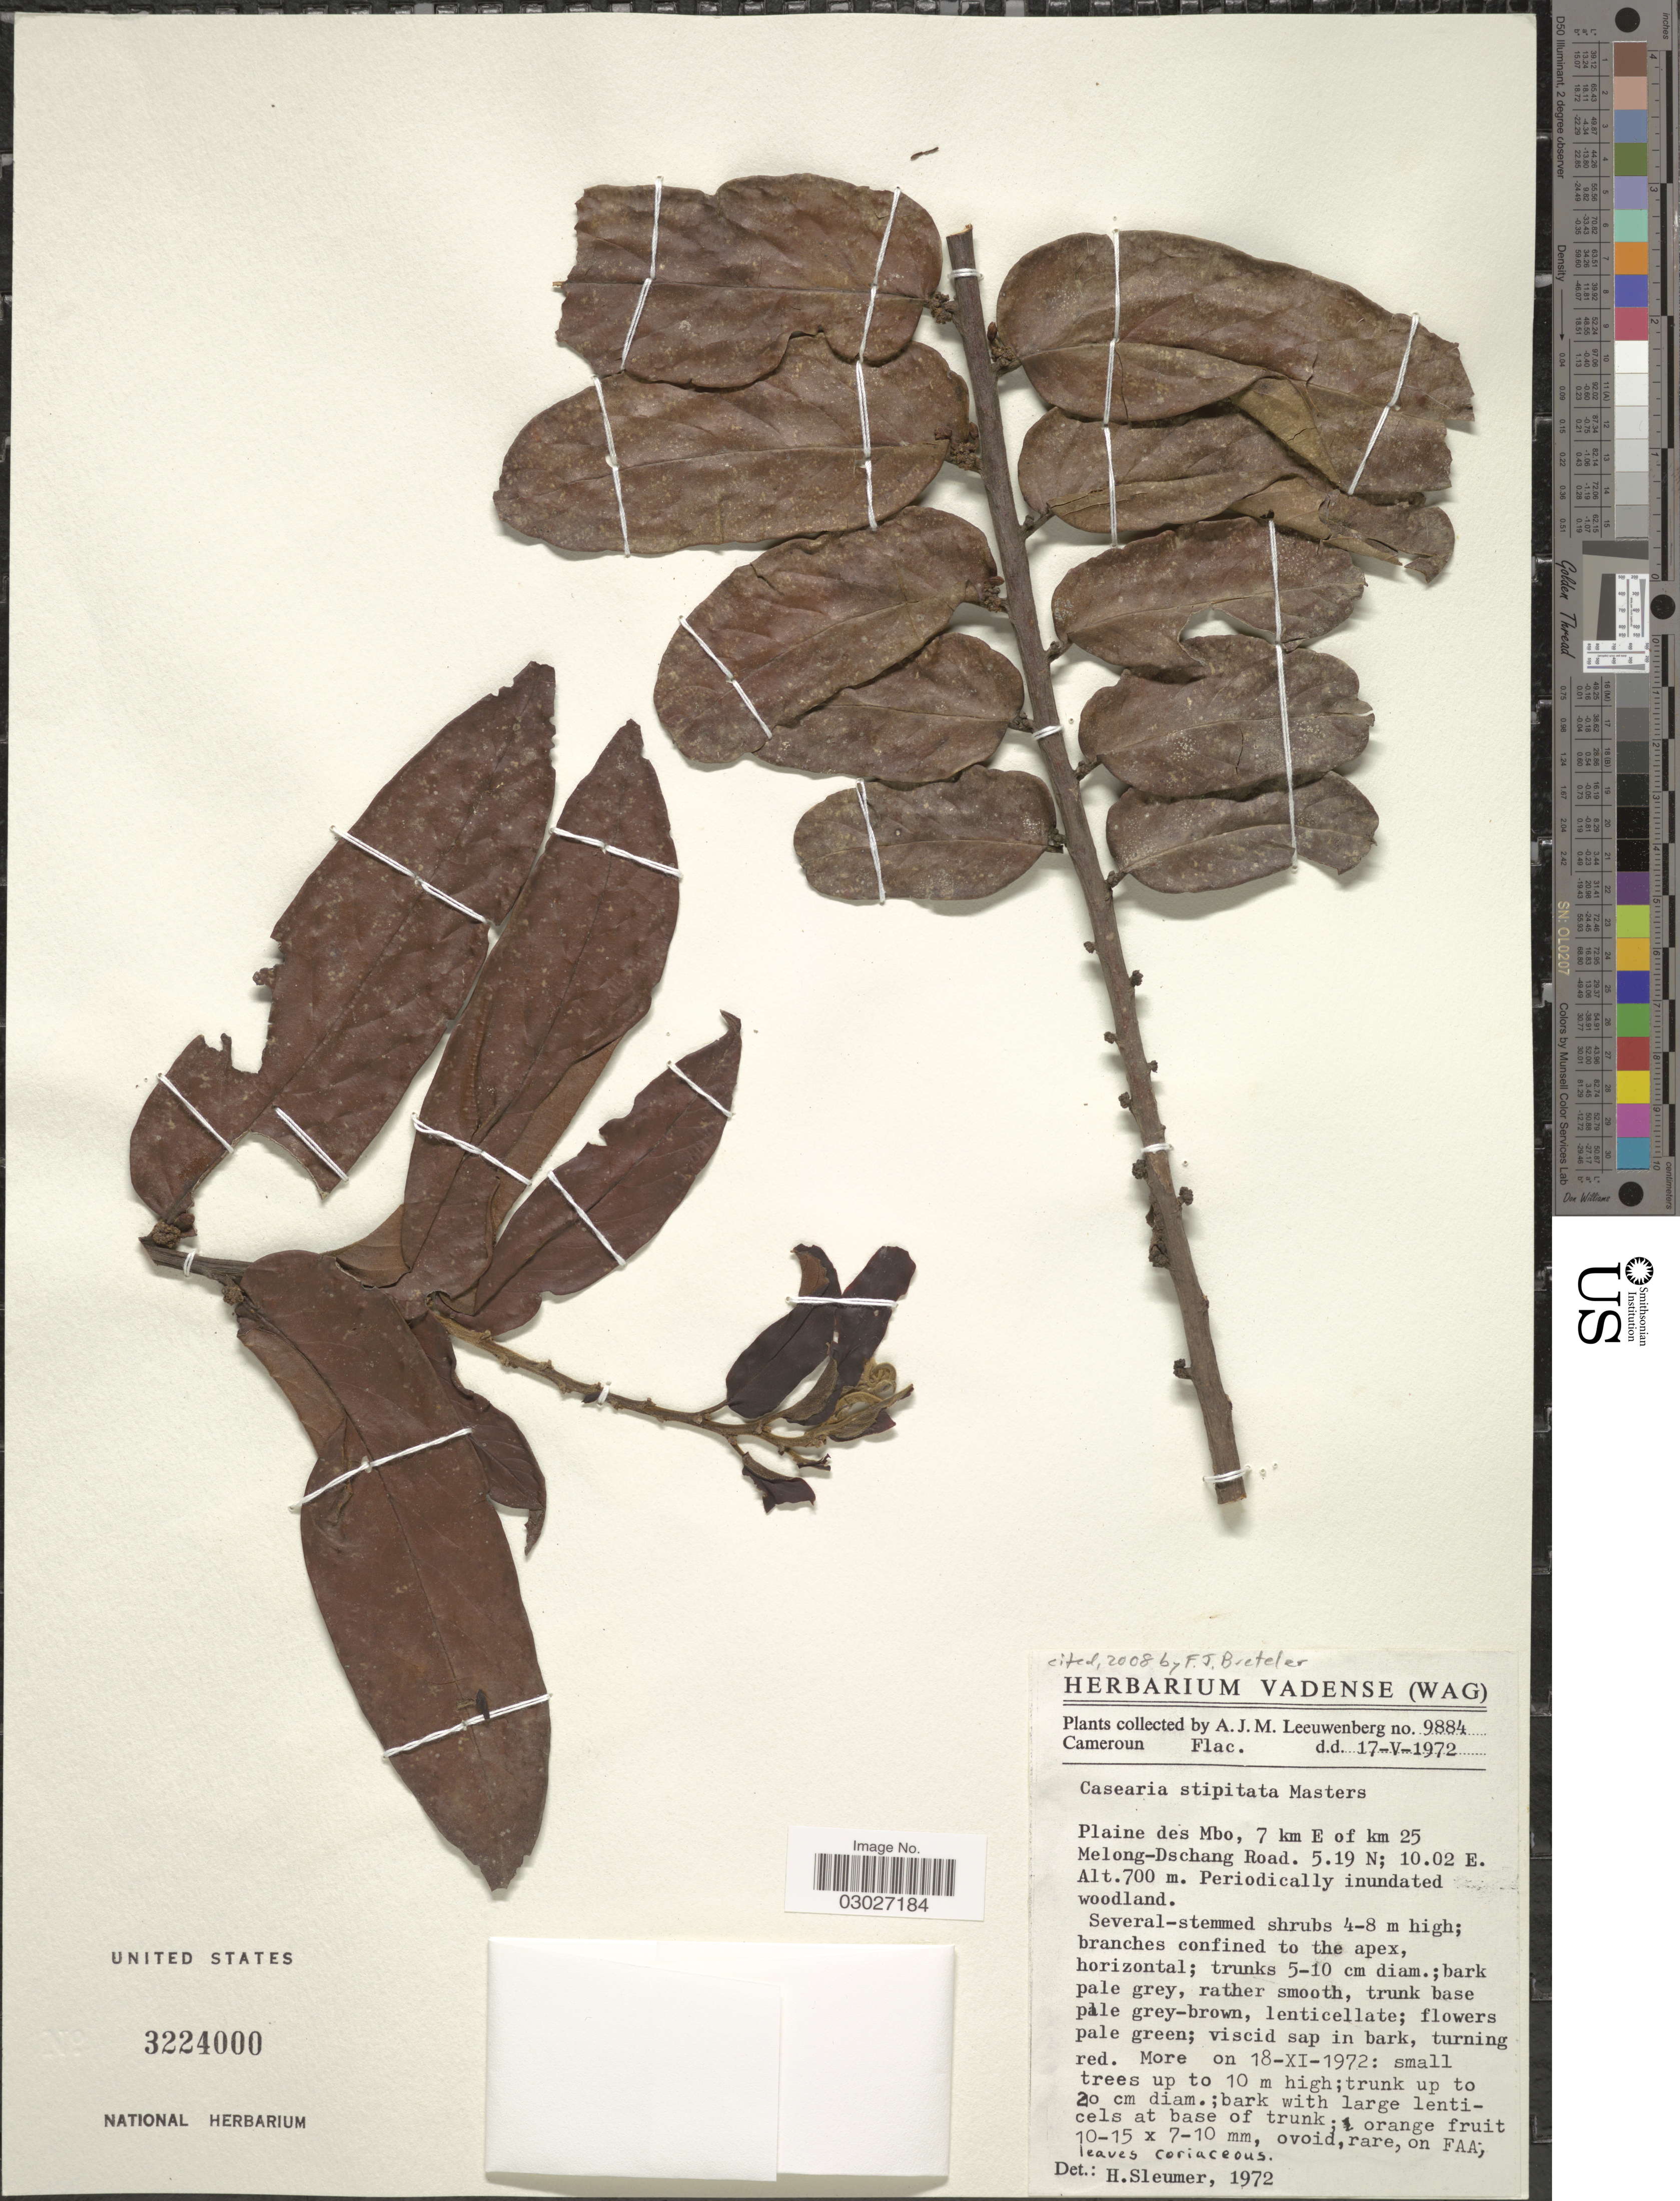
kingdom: Plantae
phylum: Tracheophyta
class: Magnoliopsida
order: Malpighiales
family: Salicaceae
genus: Casearia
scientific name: Casearia stipitata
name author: Mast.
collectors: A. J. M. Leeuwenberg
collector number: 9884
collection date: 1972-05-17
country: Cameroon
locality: Cameroun, Plaine des Mbo, 7 km E of km 25 Melong-Dschang Road.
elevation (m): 700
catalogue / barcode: US 3224000